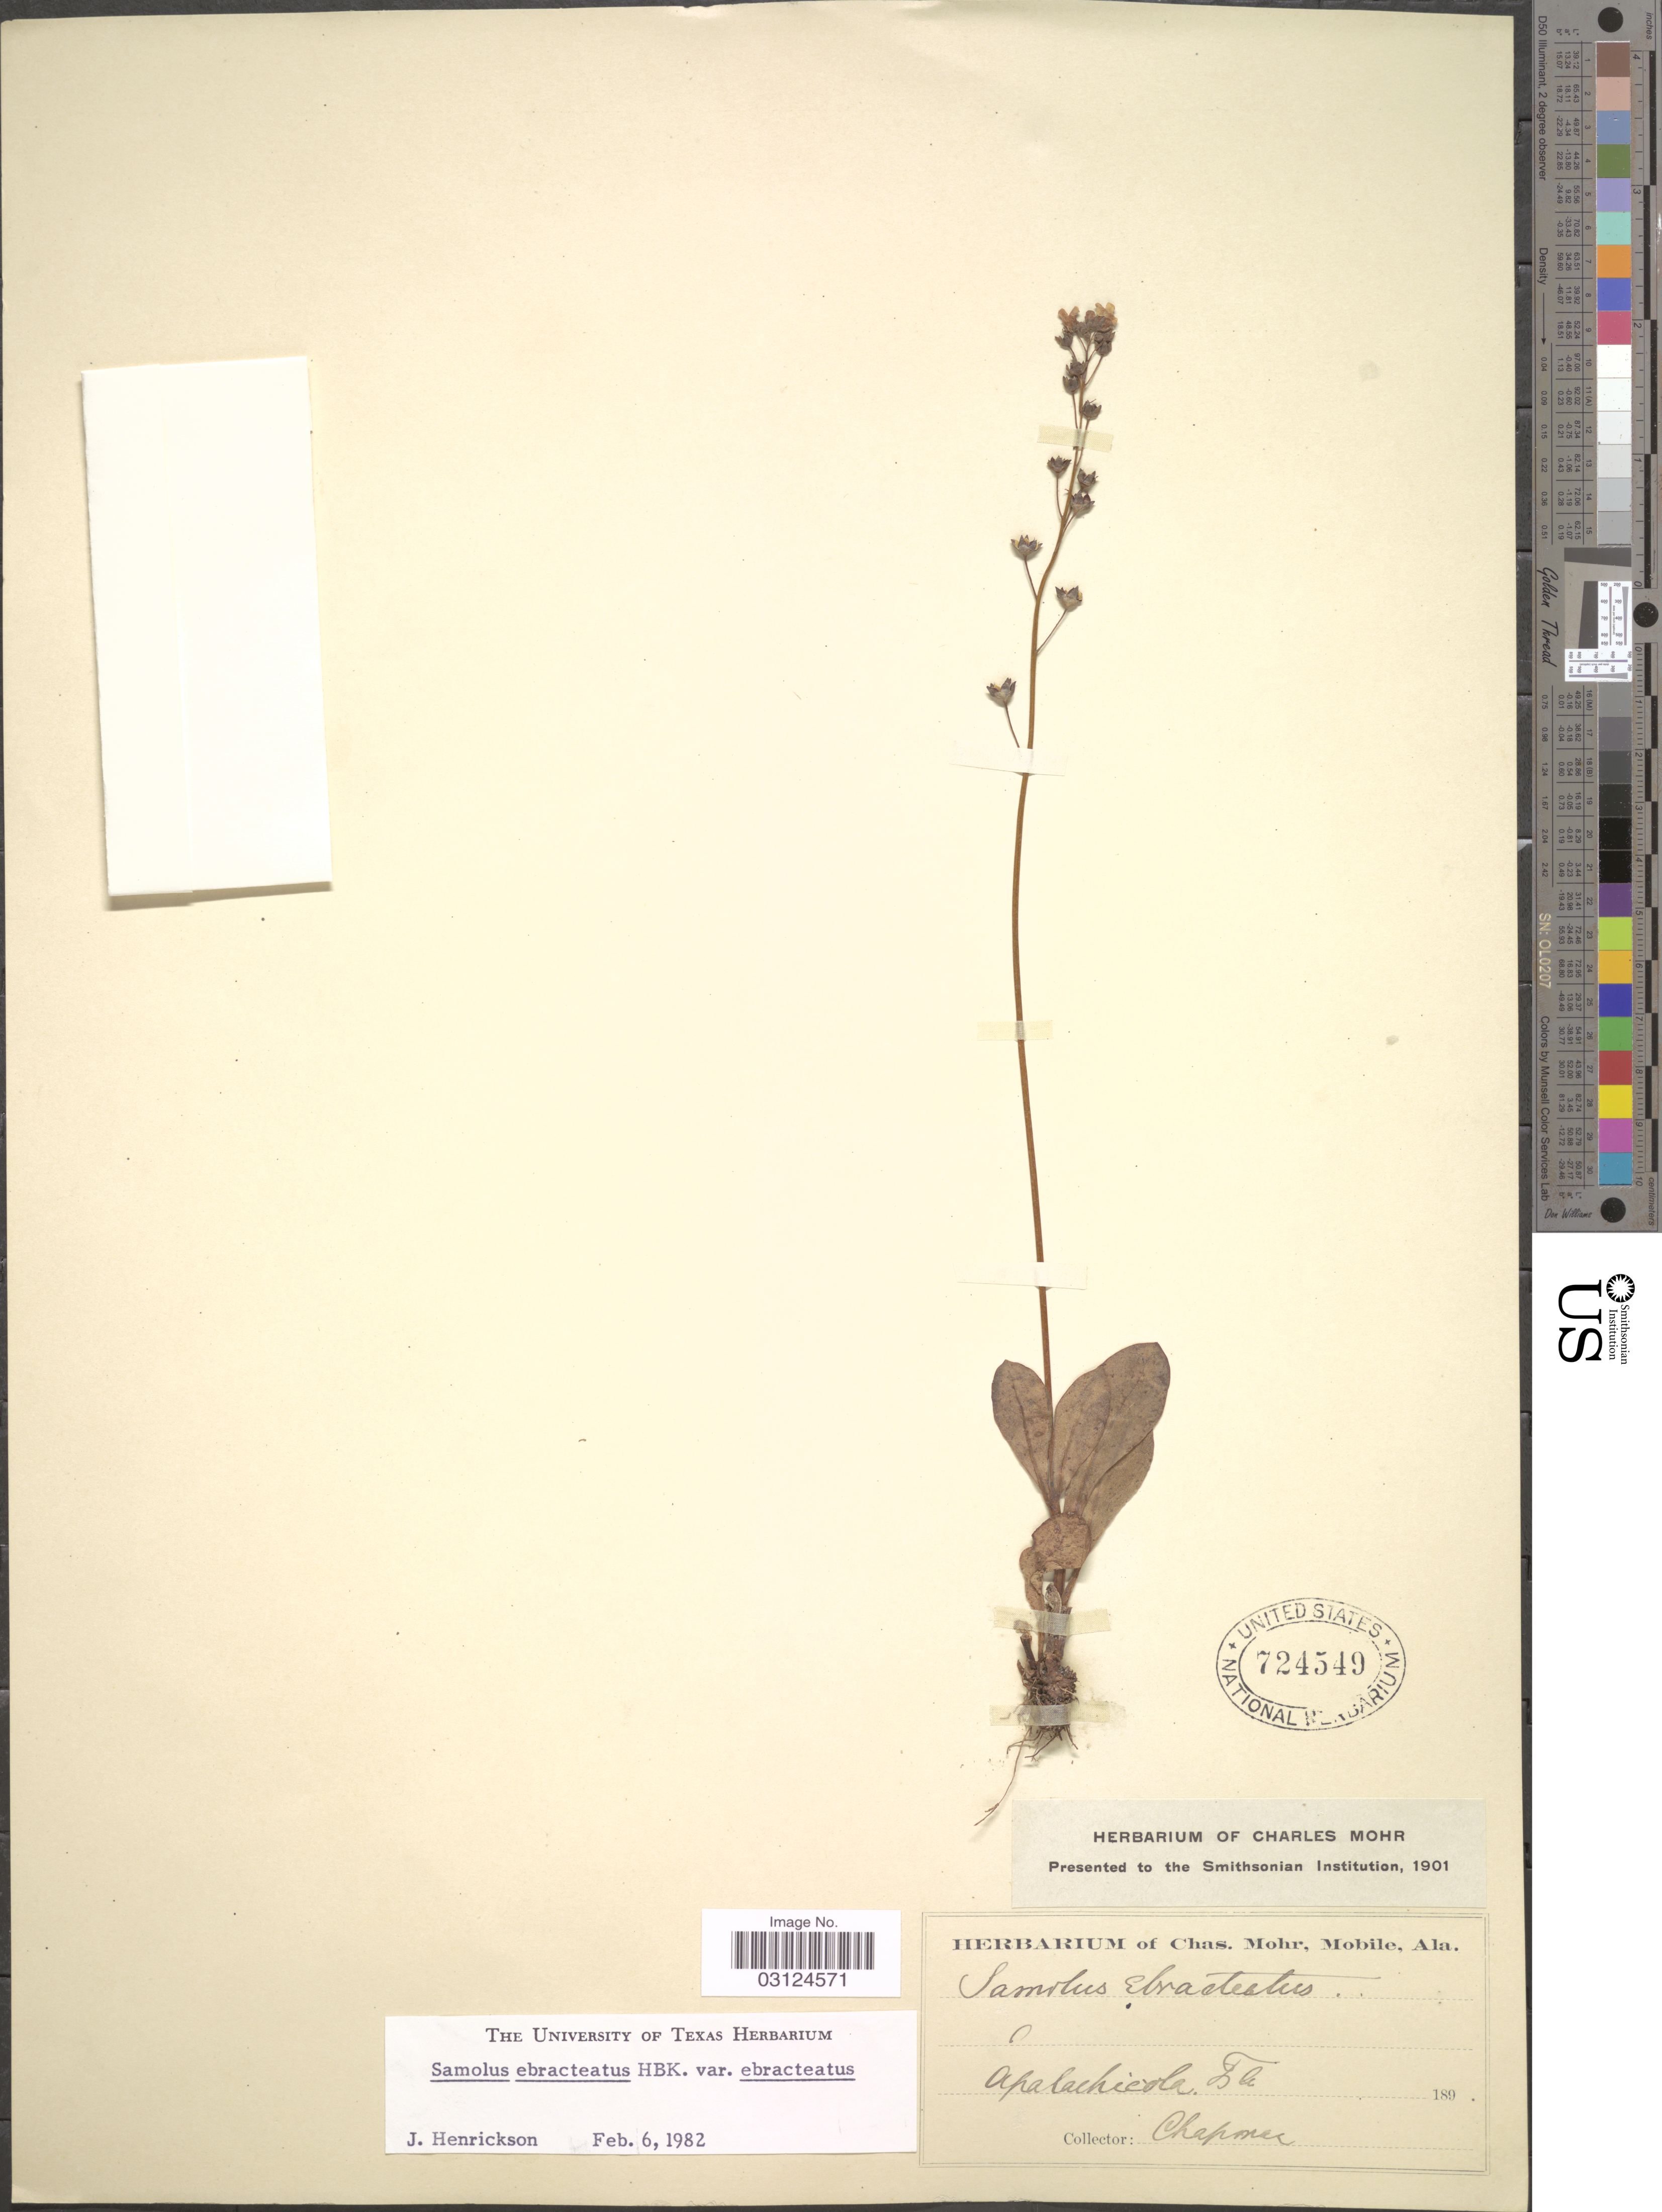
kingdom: Plantae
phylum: Tracheophyta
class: Magnoliopsida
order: Ericales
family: Primulaceae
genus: Samolus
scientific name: Samolus ebracteatus subsp. ebracteatus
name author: Kunth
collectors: A. Chapman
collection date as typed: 189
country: United States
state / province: Florida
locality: Apalachicola.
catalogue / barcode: US 724549